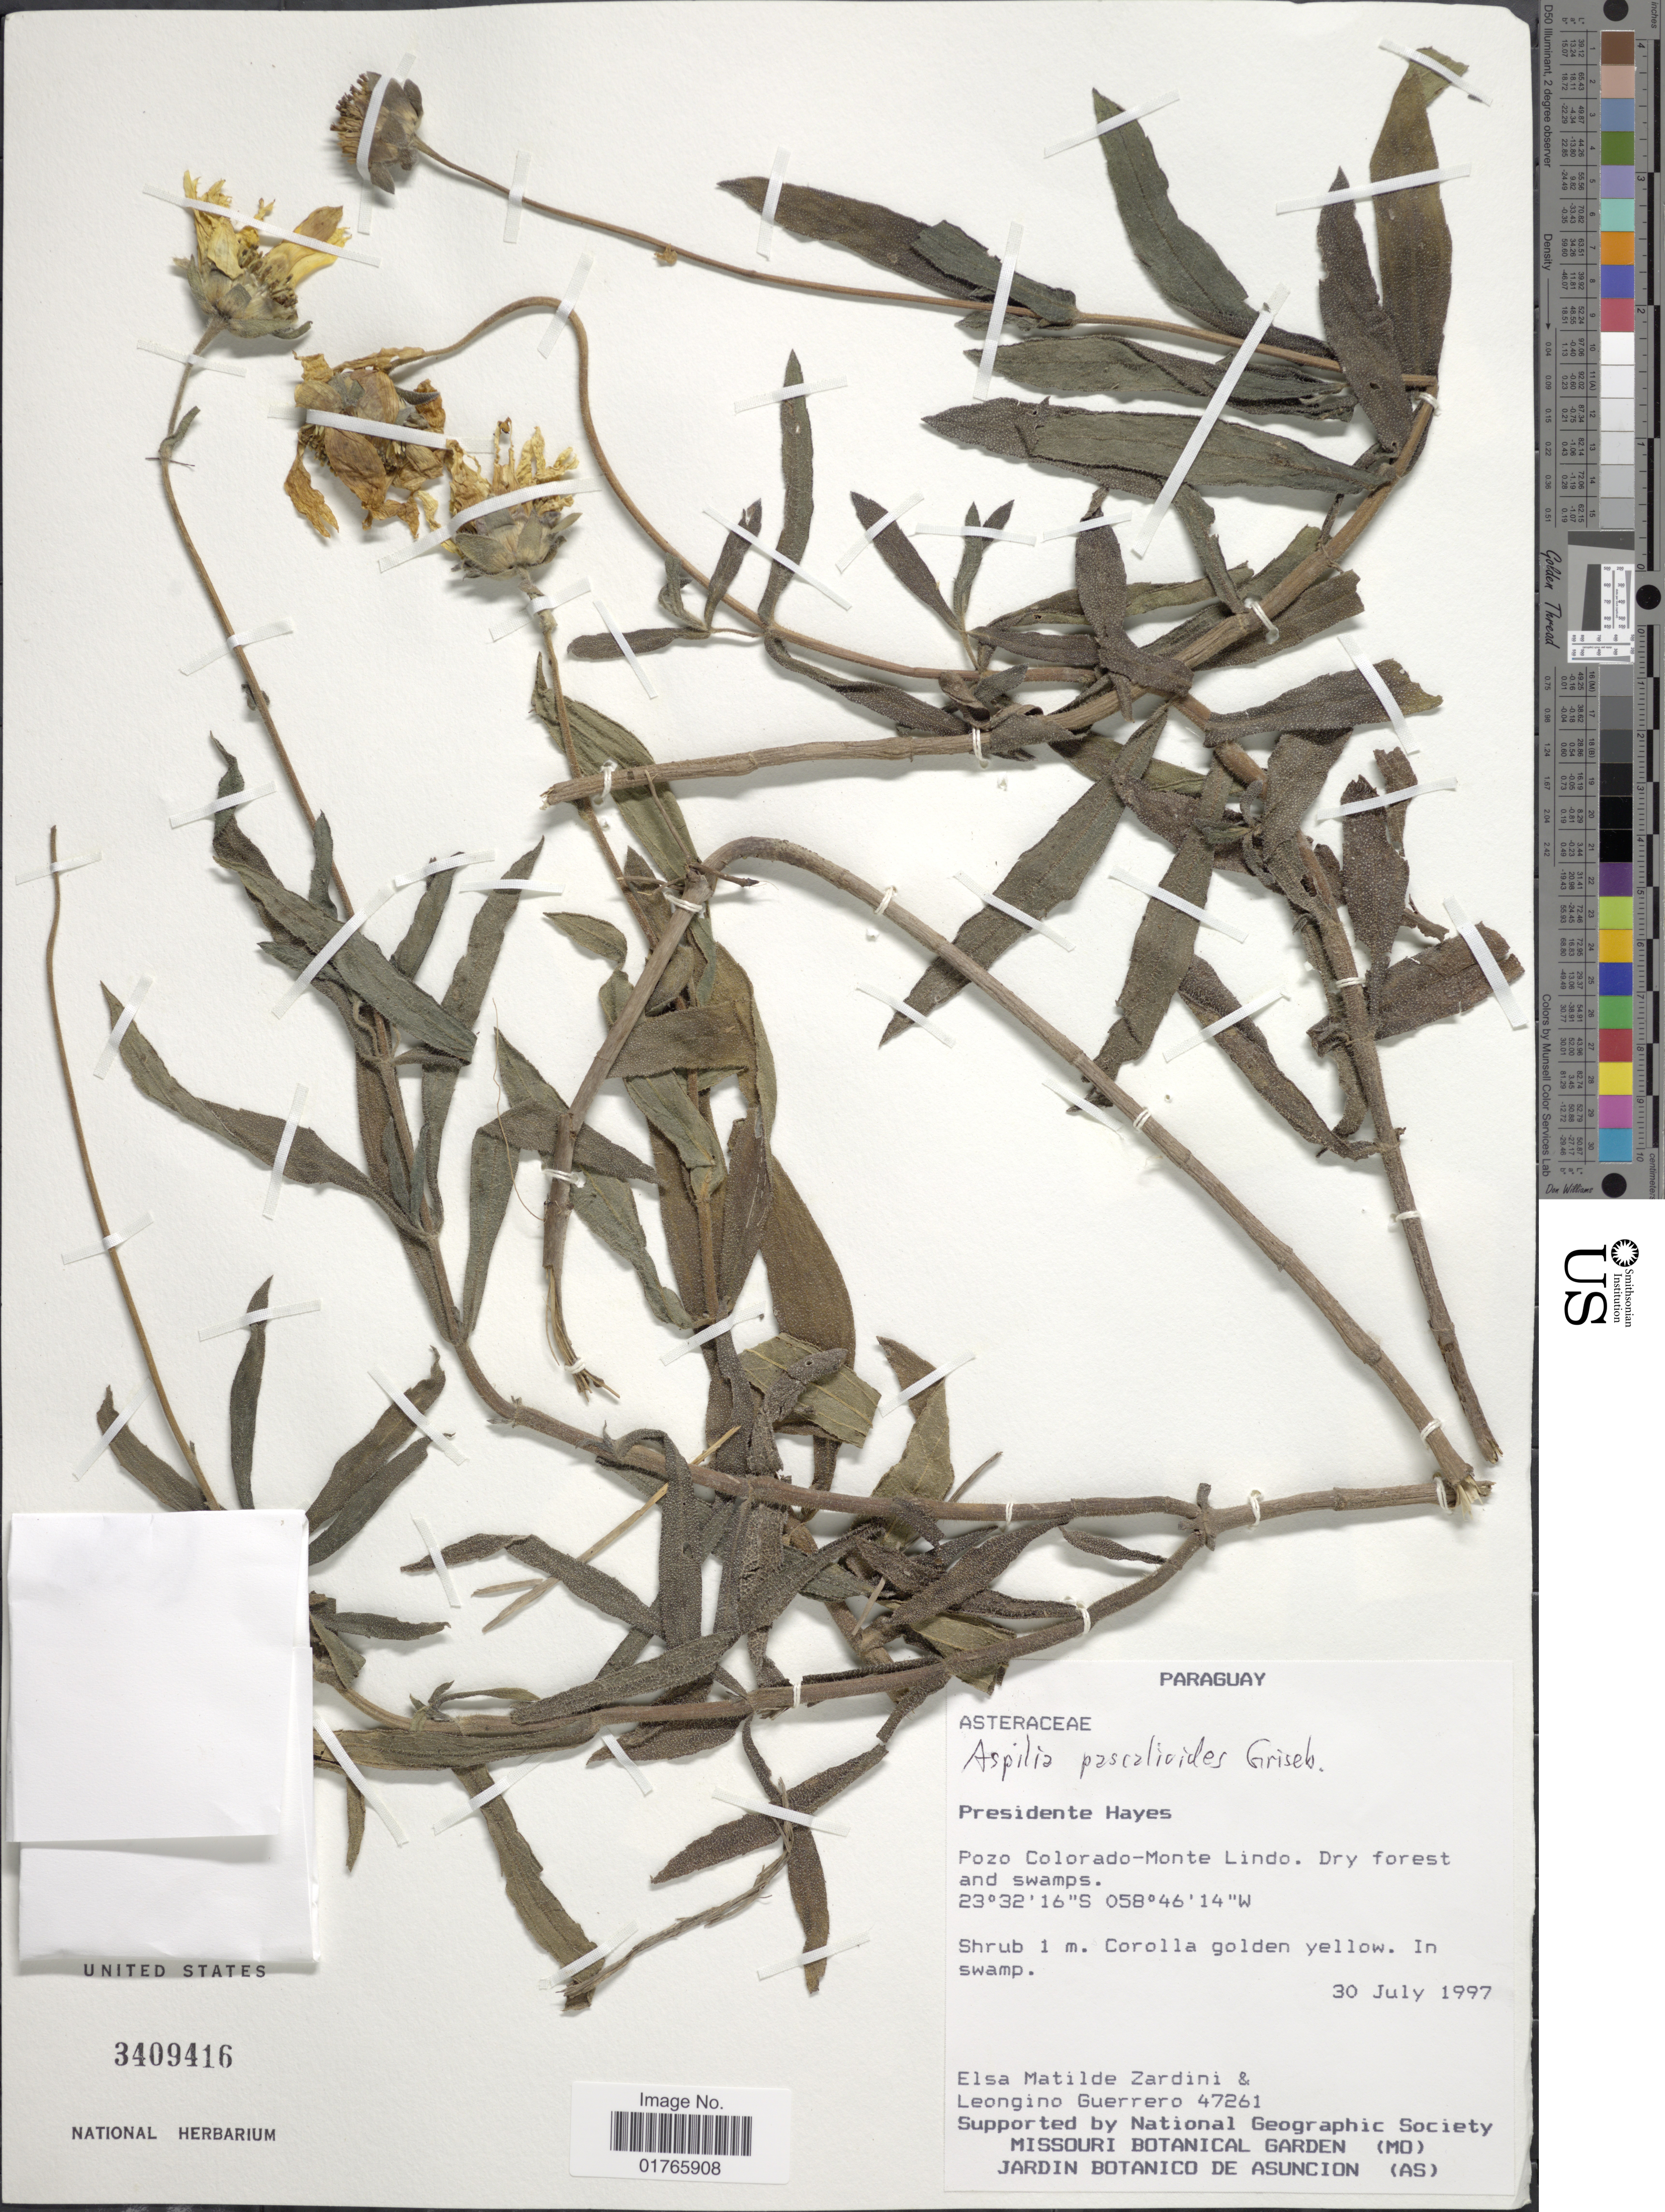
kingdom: Plantae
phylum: Tracheophyta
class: Magnoliopsida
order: Asterales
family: Asteraceae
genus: Aspilia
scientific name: Aspilia pascalioides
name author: Griseb.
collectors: E. M. Zardini & L. Guerrero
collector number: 47261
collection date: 1997-07-30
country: Paraguay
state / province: Presidente Hayes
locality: Pozo Colorado-Monte Lindo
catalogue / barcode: US 3409416